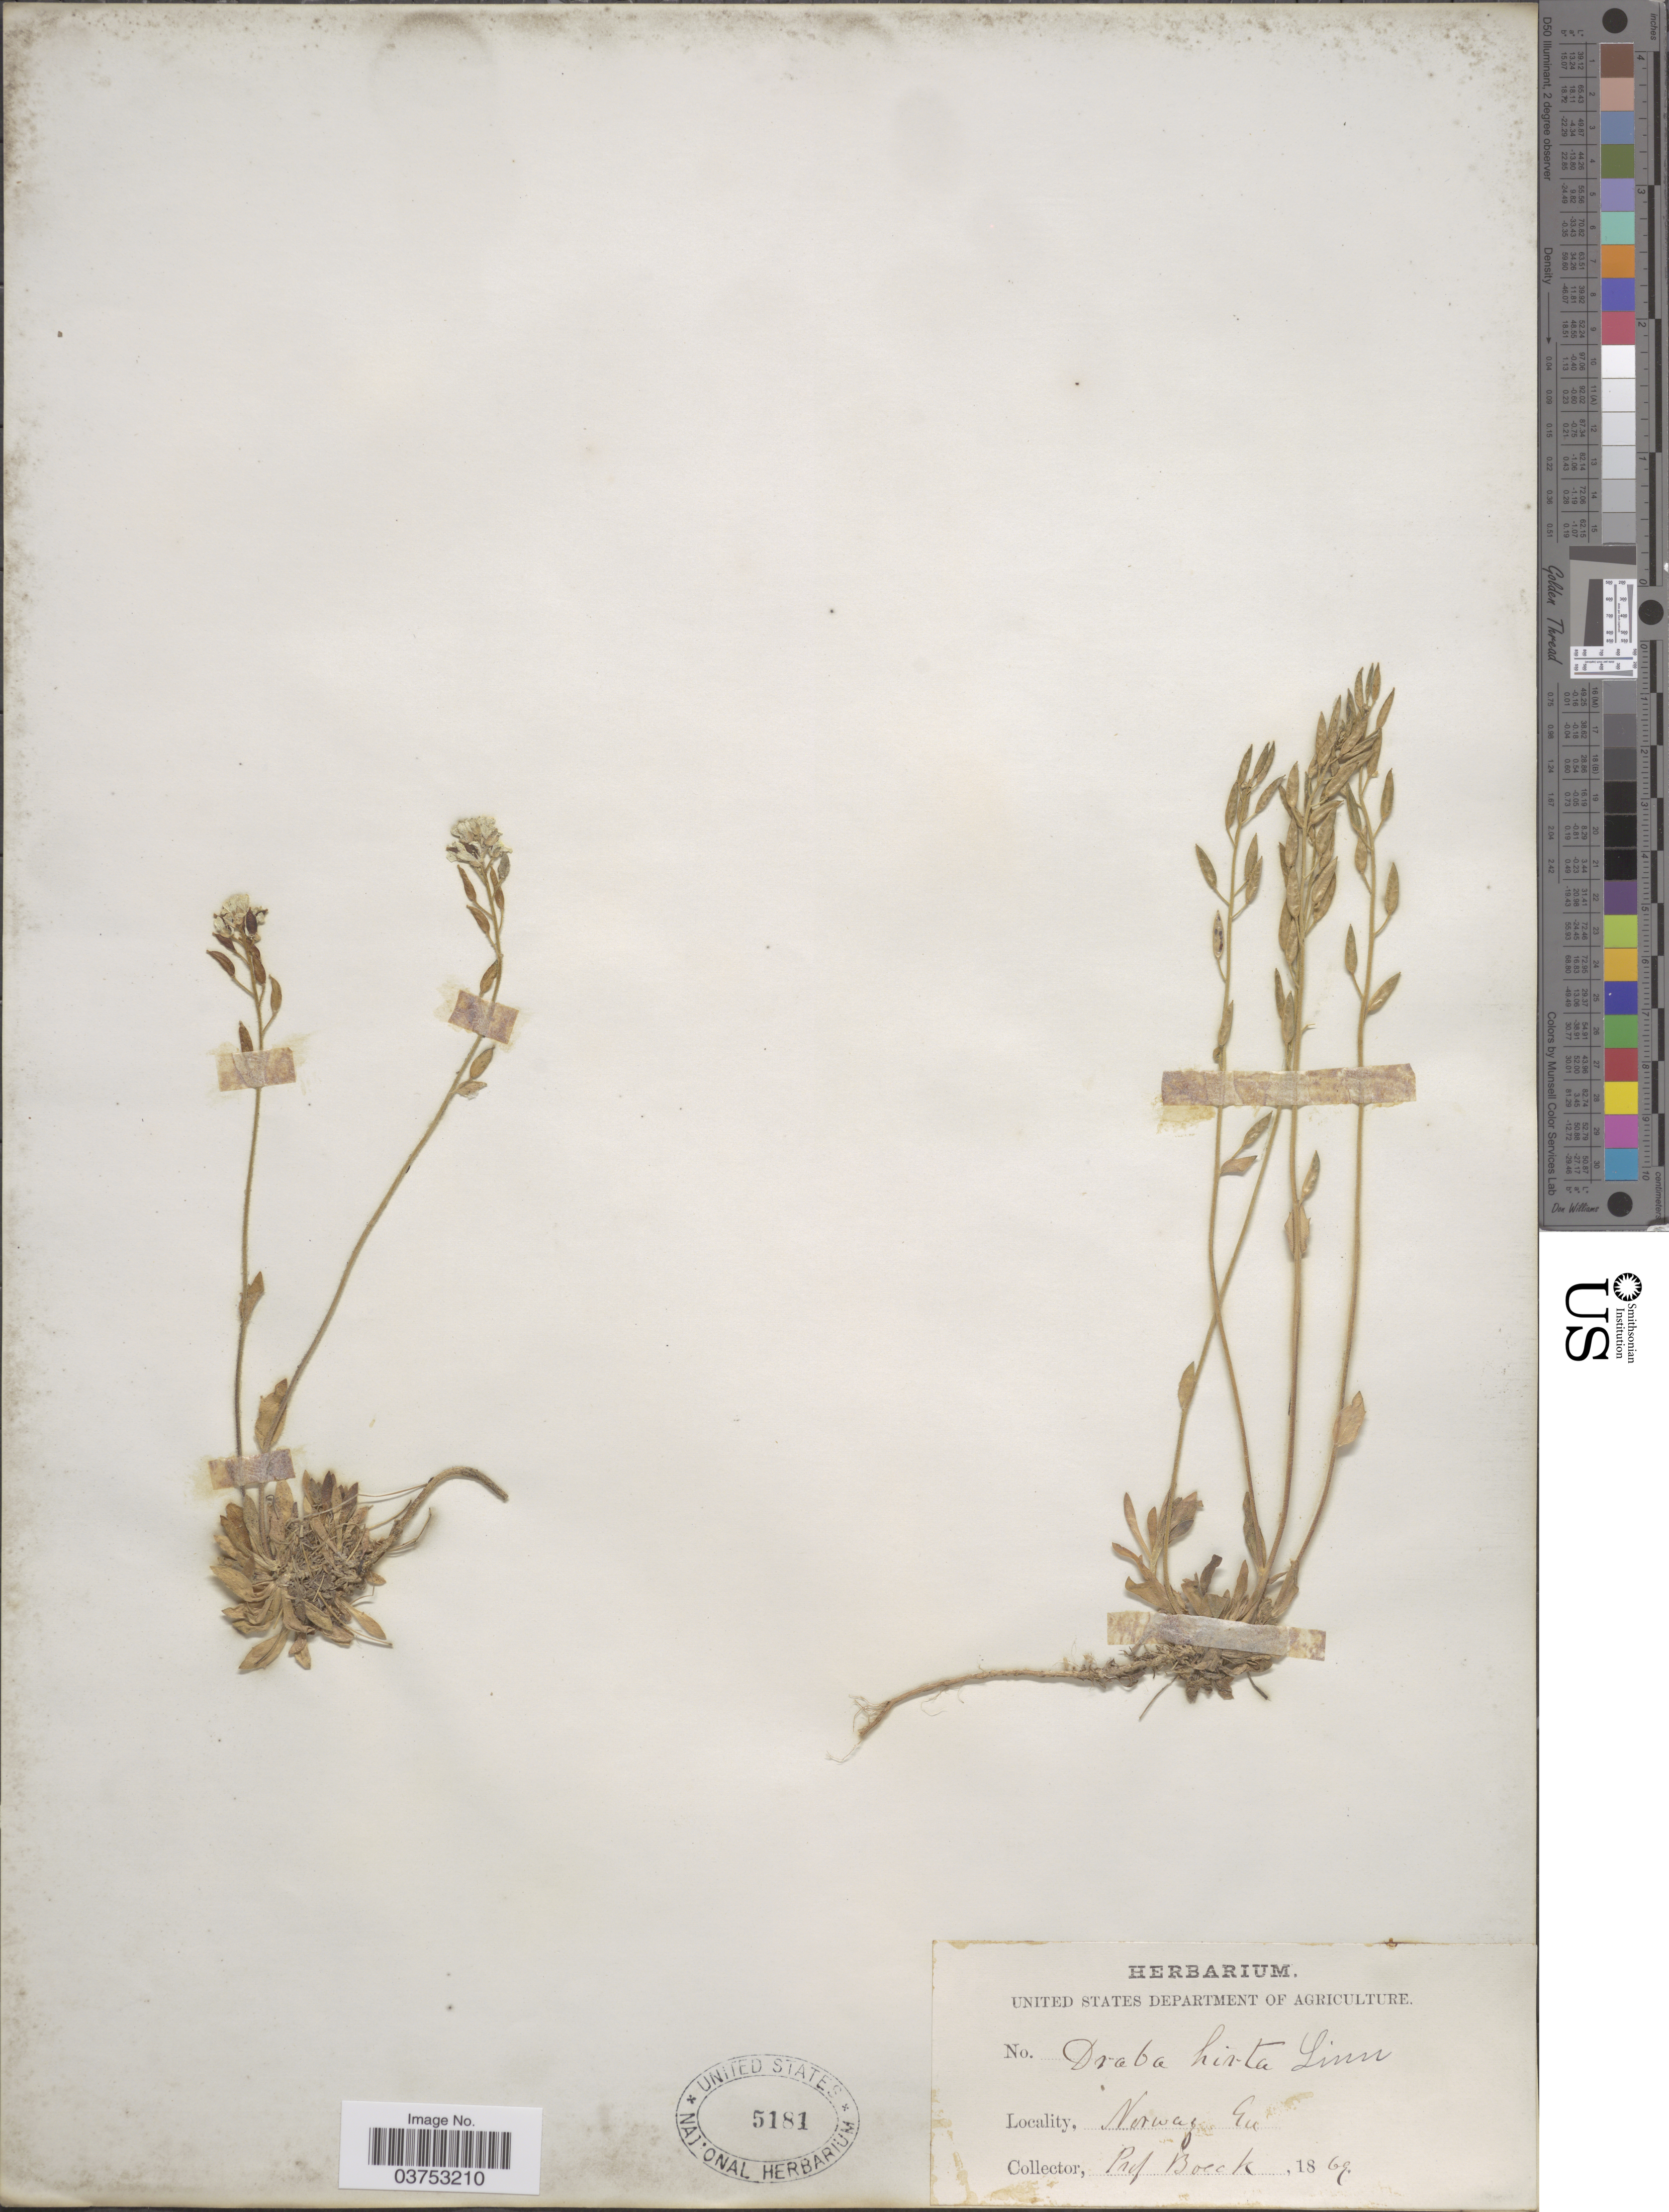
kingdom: Plantae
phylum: Tracheophyta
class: Magnoliopsida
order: Brassicales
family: Brassicaceae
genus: Draba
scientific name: Draba hirta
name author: L.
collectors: Boeck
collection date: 1869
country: Norway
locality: Eu.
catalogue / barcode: US 5181